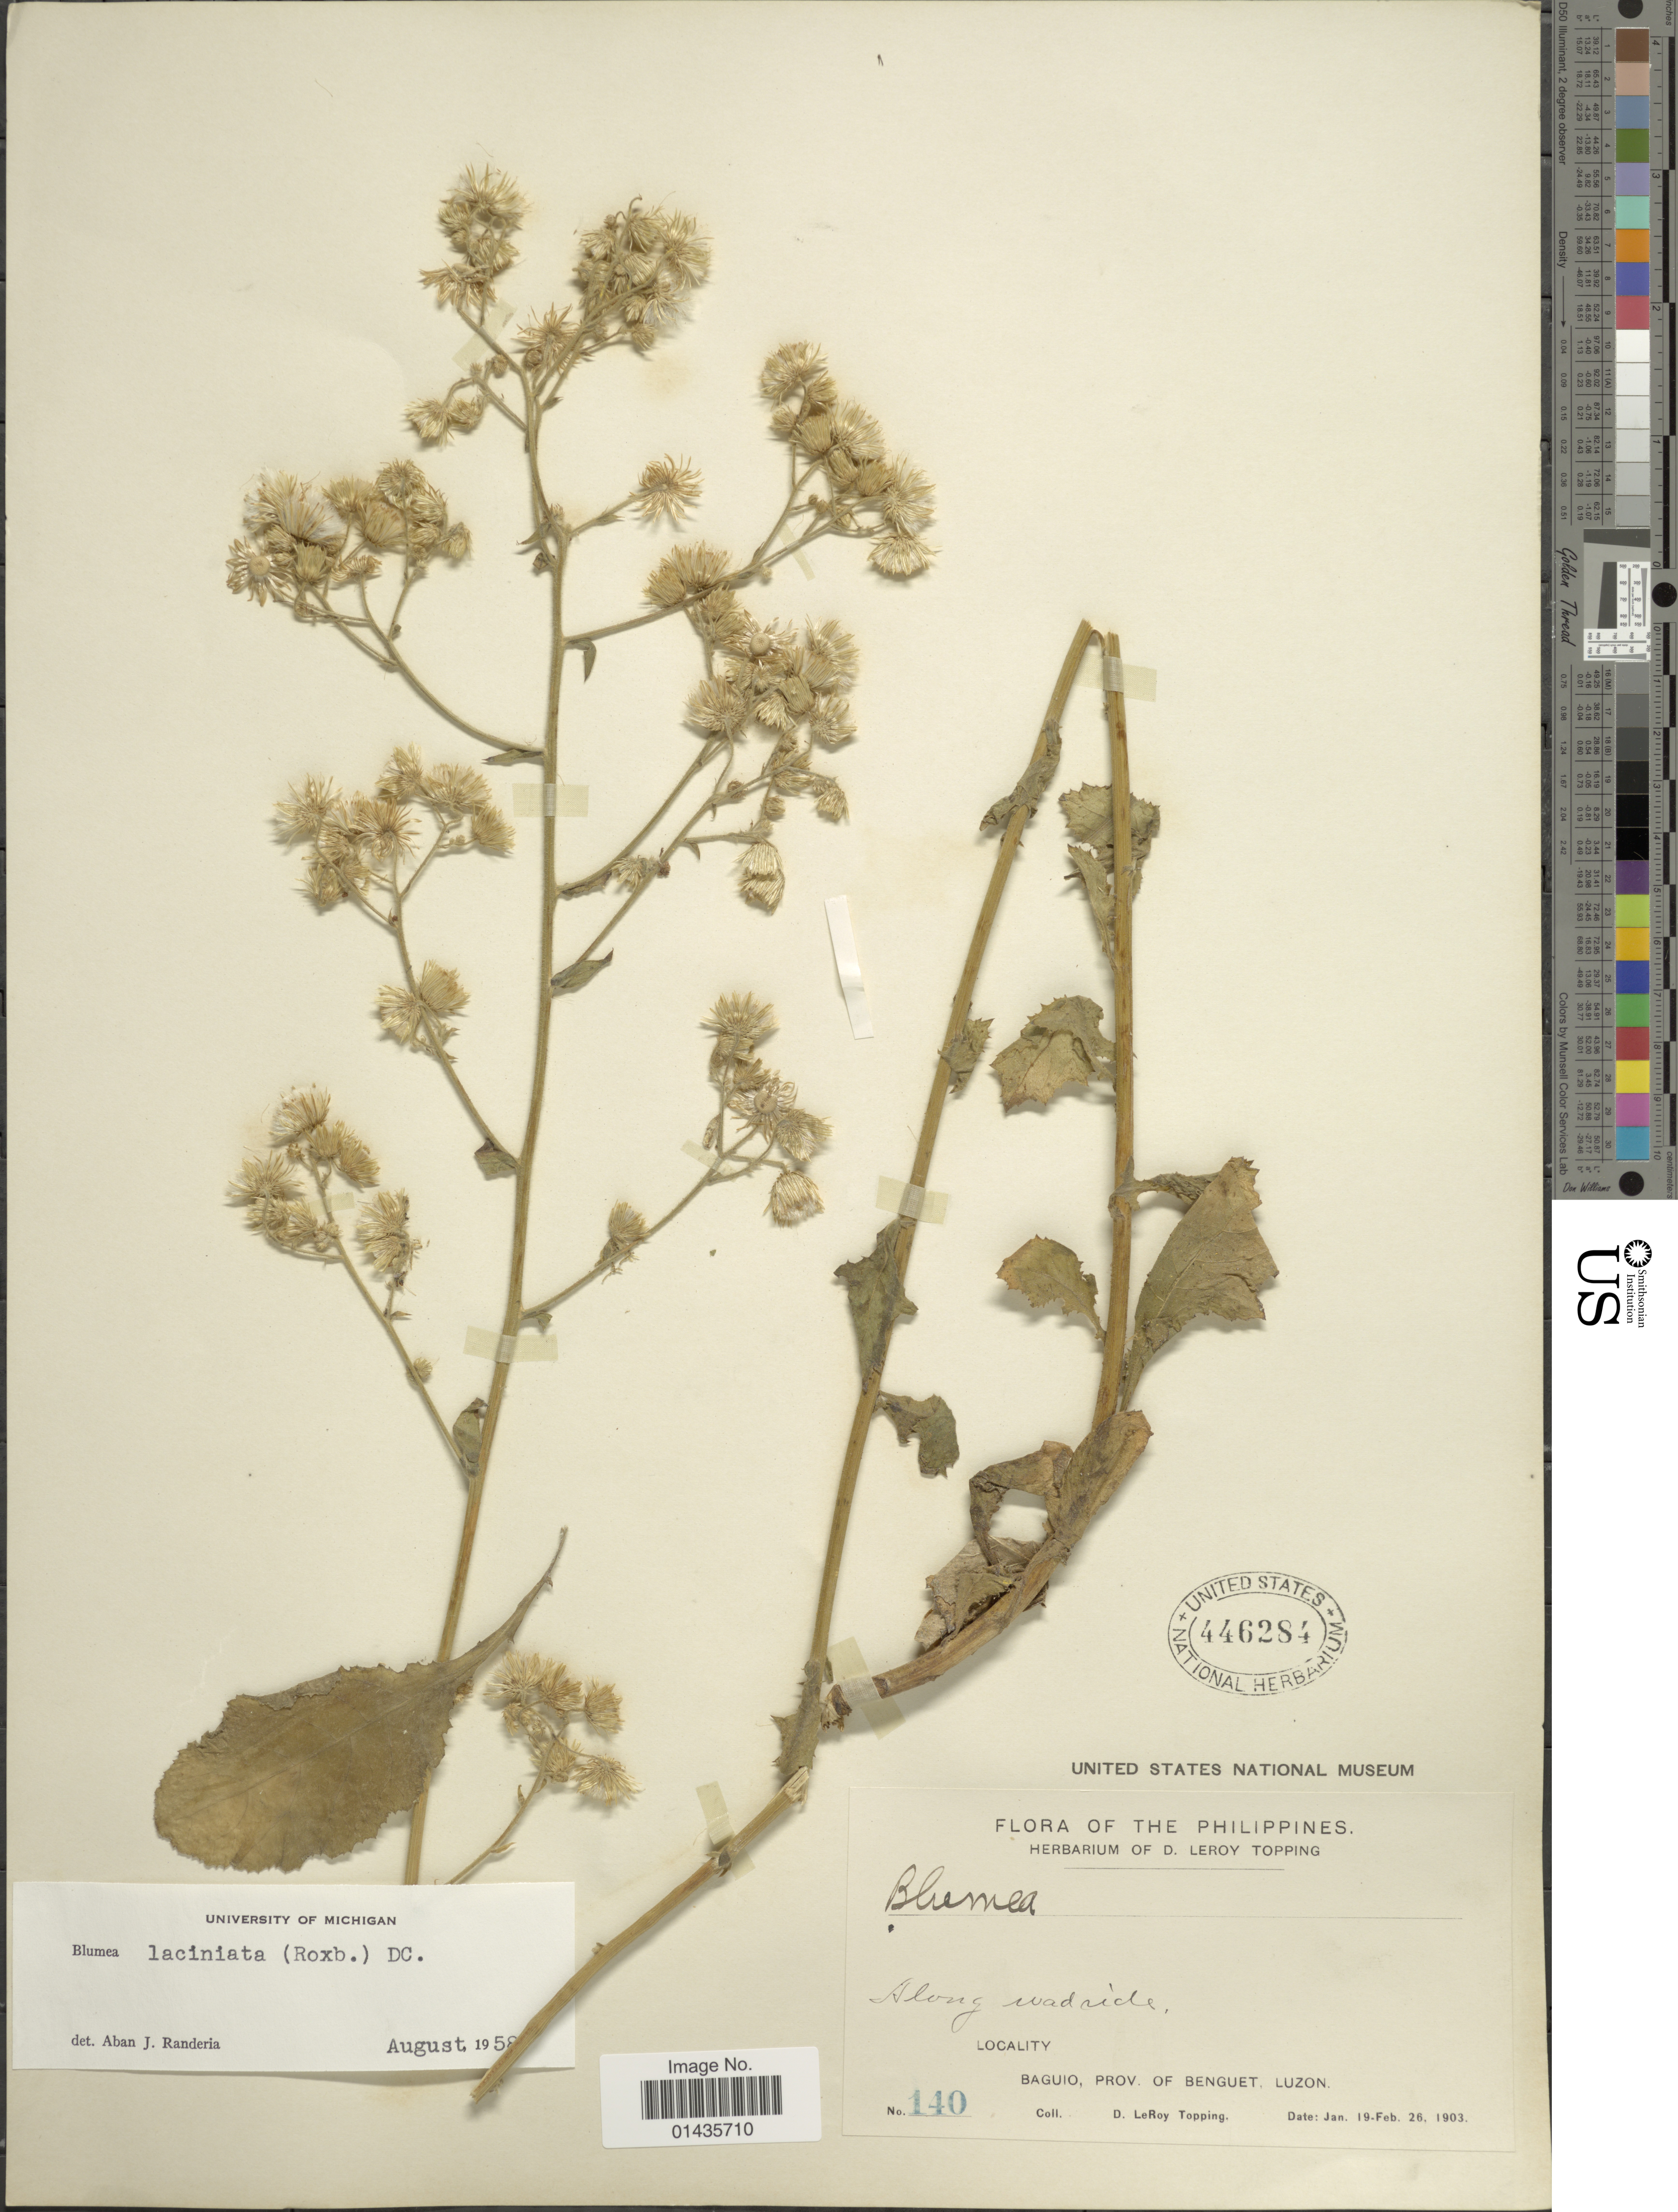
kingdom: Plantae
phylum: Tracheophyta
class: Magnoliopsida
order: Asterales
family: Asteraceae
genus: Blumea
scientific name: Blumea laciniata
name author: (Roxb.) DC.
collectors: D. L. Topping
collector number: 140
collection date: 1903-01-19/1903-02-26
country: Philippines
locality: Baguio, Prov. of Benguet, Luzon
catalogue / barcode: US 446284